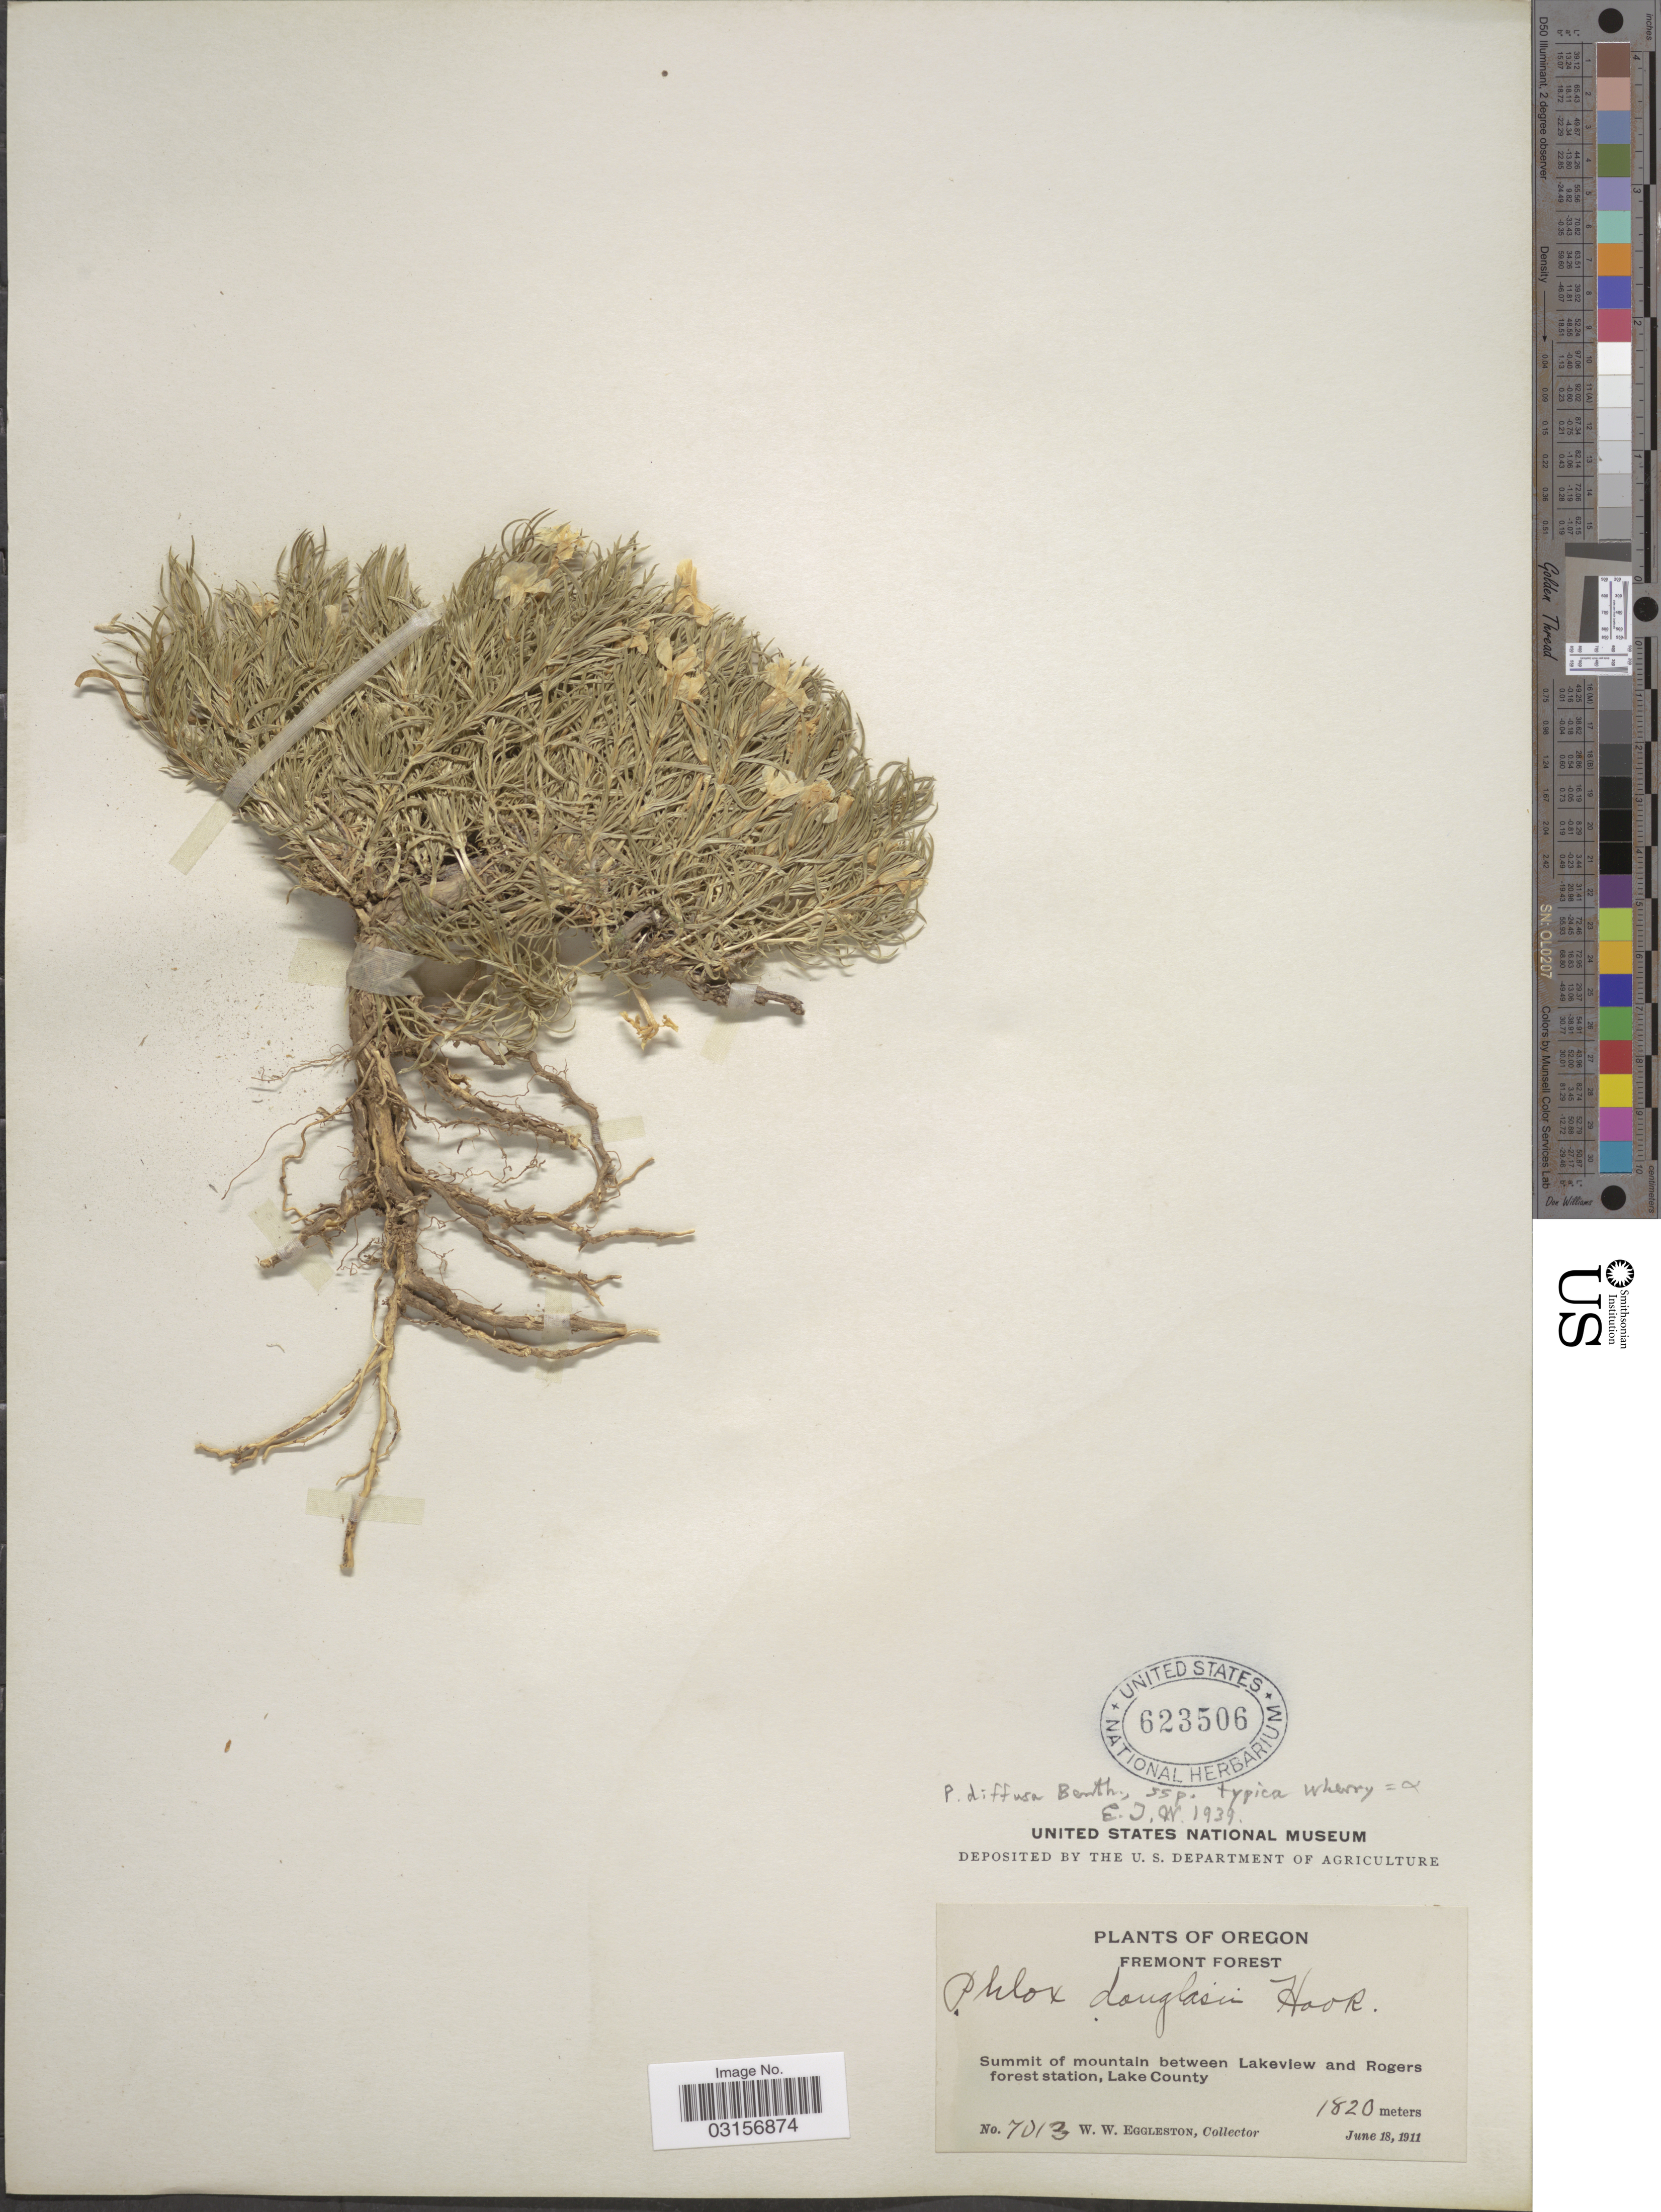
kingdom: Plantae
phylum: Tracheophyta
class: Magnoliopsida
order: Ericales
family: Polemoniaceae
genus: Phlox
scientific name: Phlox diffusa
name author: Benth.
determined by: Mayfield, M. H.; Ferguson, C. J.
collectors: W. W. Eggleston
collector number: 7013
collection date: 1911-06-18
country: United States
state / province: Oregon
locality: Fremont Forest, Summit of mountain between Lakeview and Rogers forest station, Lake County.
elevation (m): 1820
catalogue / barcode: US 623506